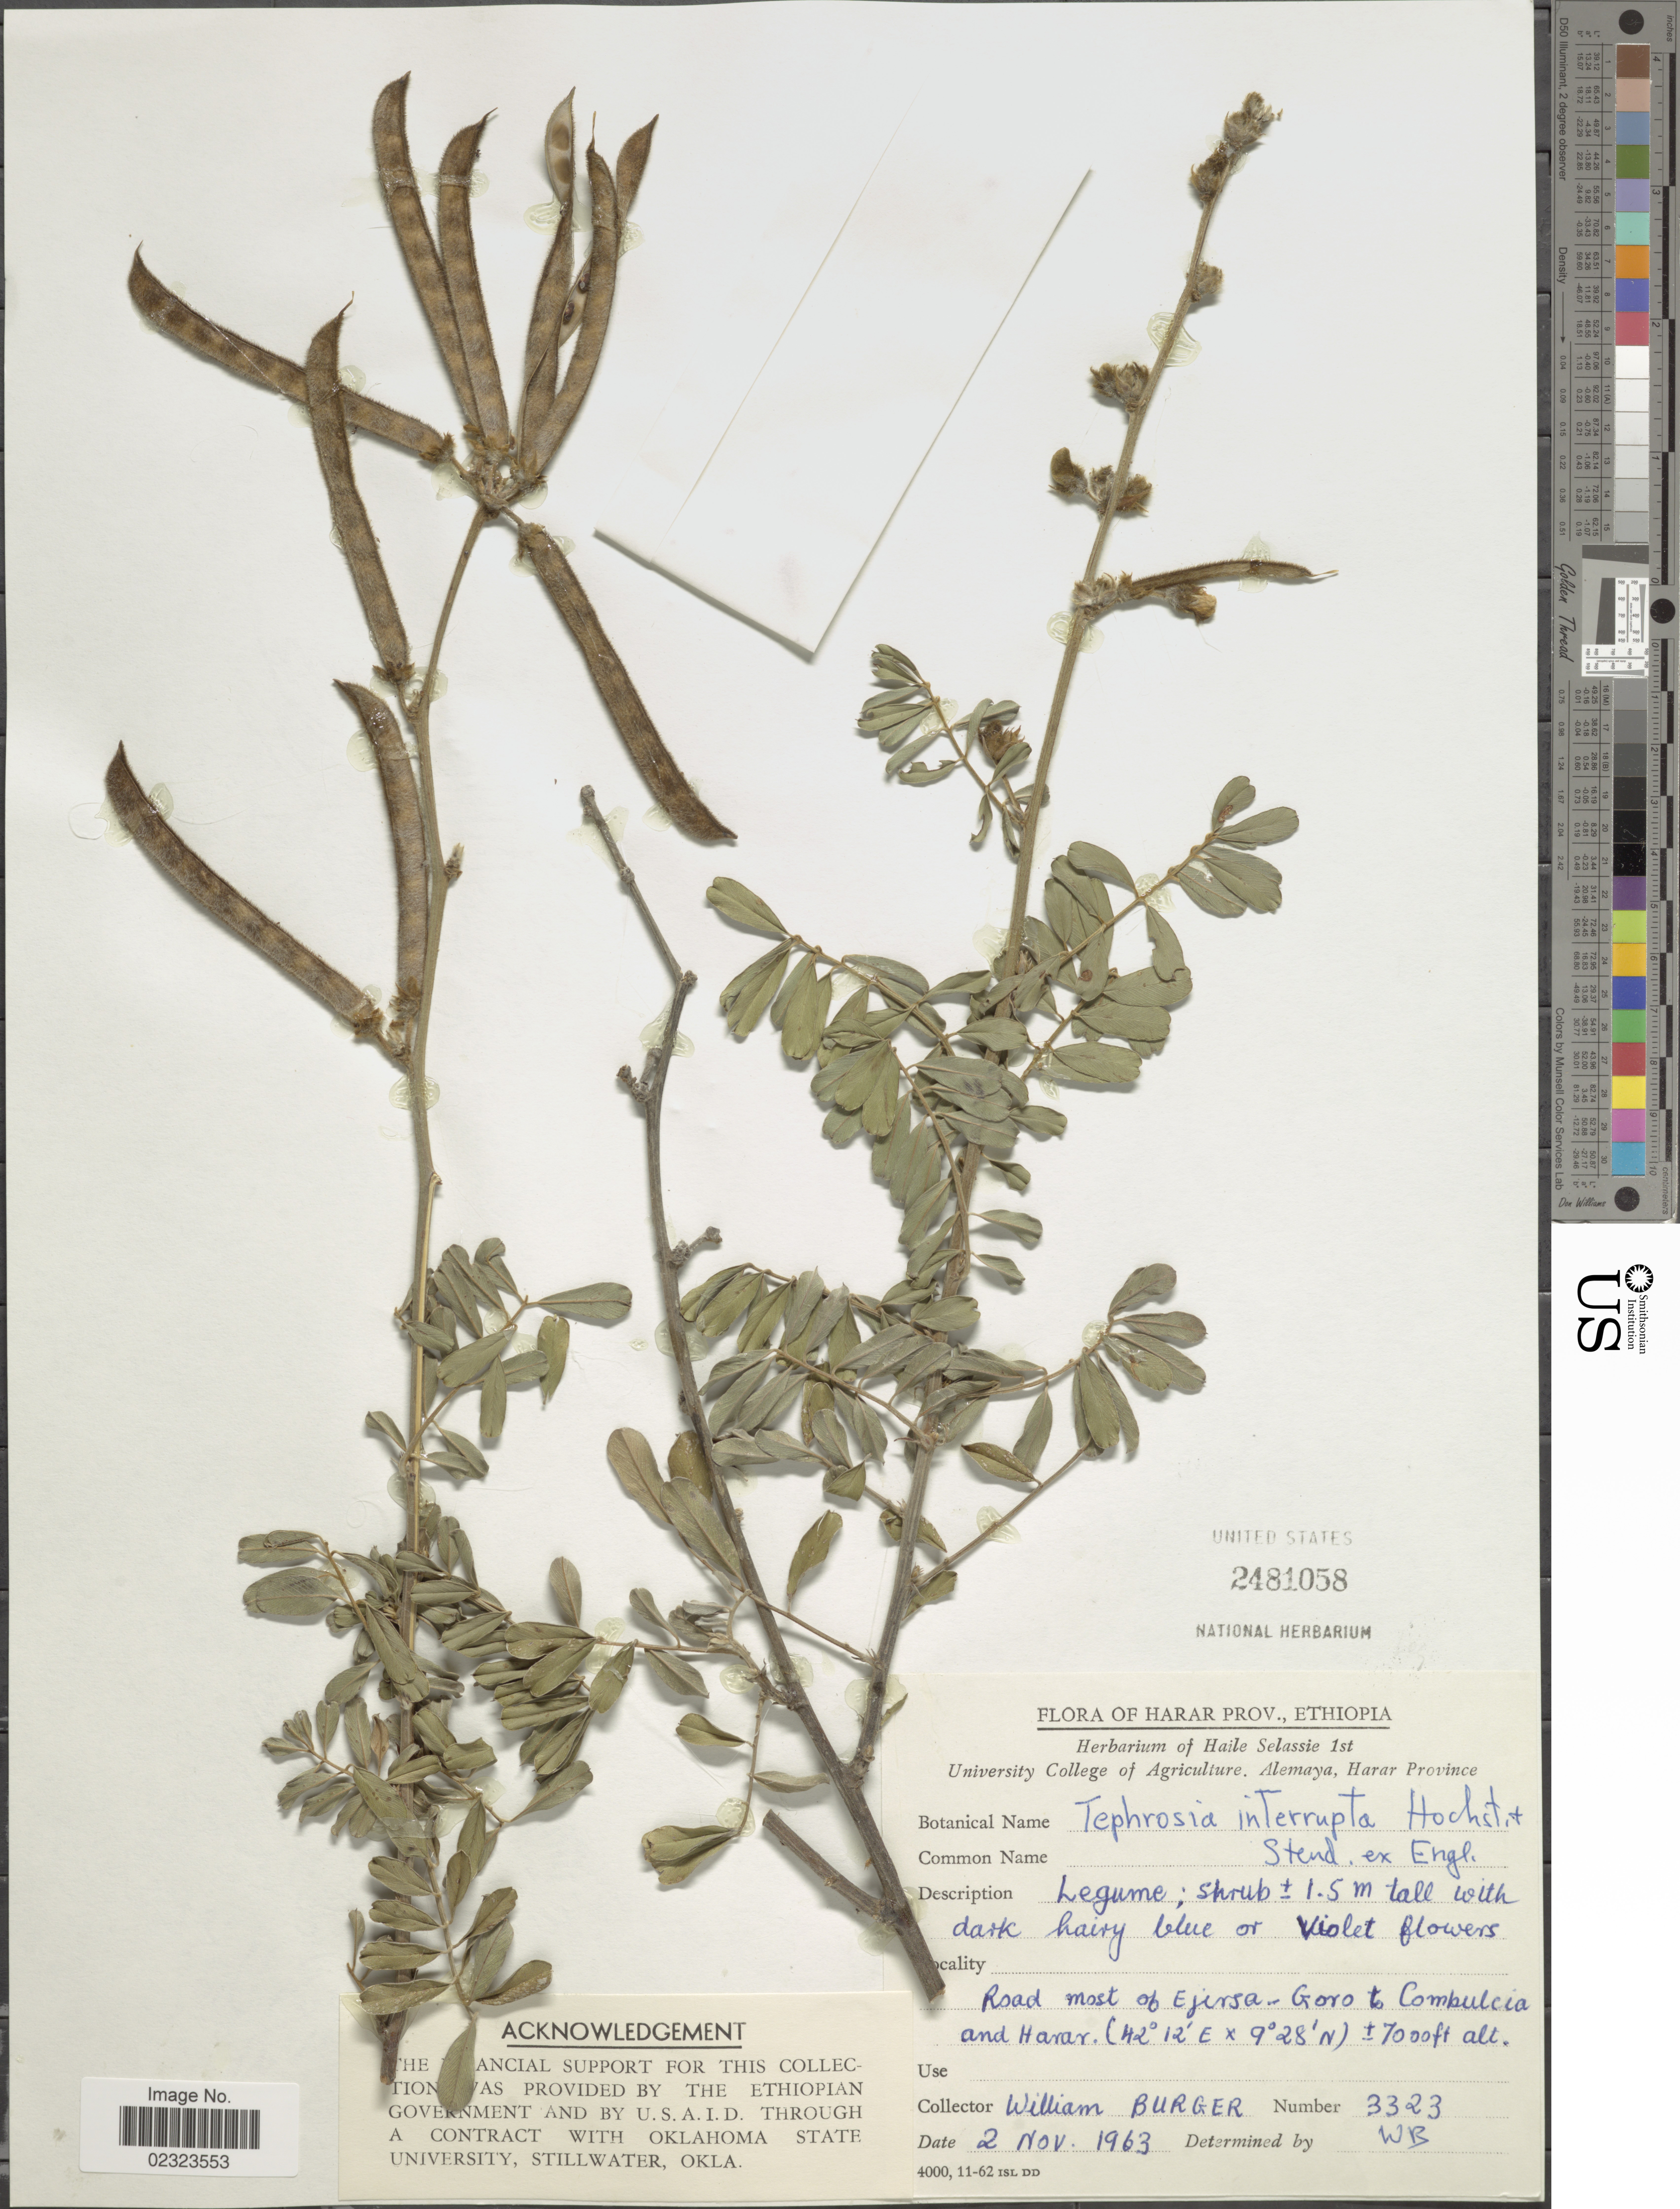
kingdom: Plantae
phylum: Tracheophyta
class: Magnoliopsida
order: Fabales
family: Fabaceae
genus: Tephrosia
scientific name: Tephrosia interrupta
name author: Hochst. & Steud. ex Engl.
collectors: W. Burger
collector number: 3323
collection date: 1963-11-02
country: Ethiopia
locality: Harar Prov., road most of Ejersa-Goro to Combulcia and Harar.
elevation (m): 2134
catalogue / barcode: US 2481058